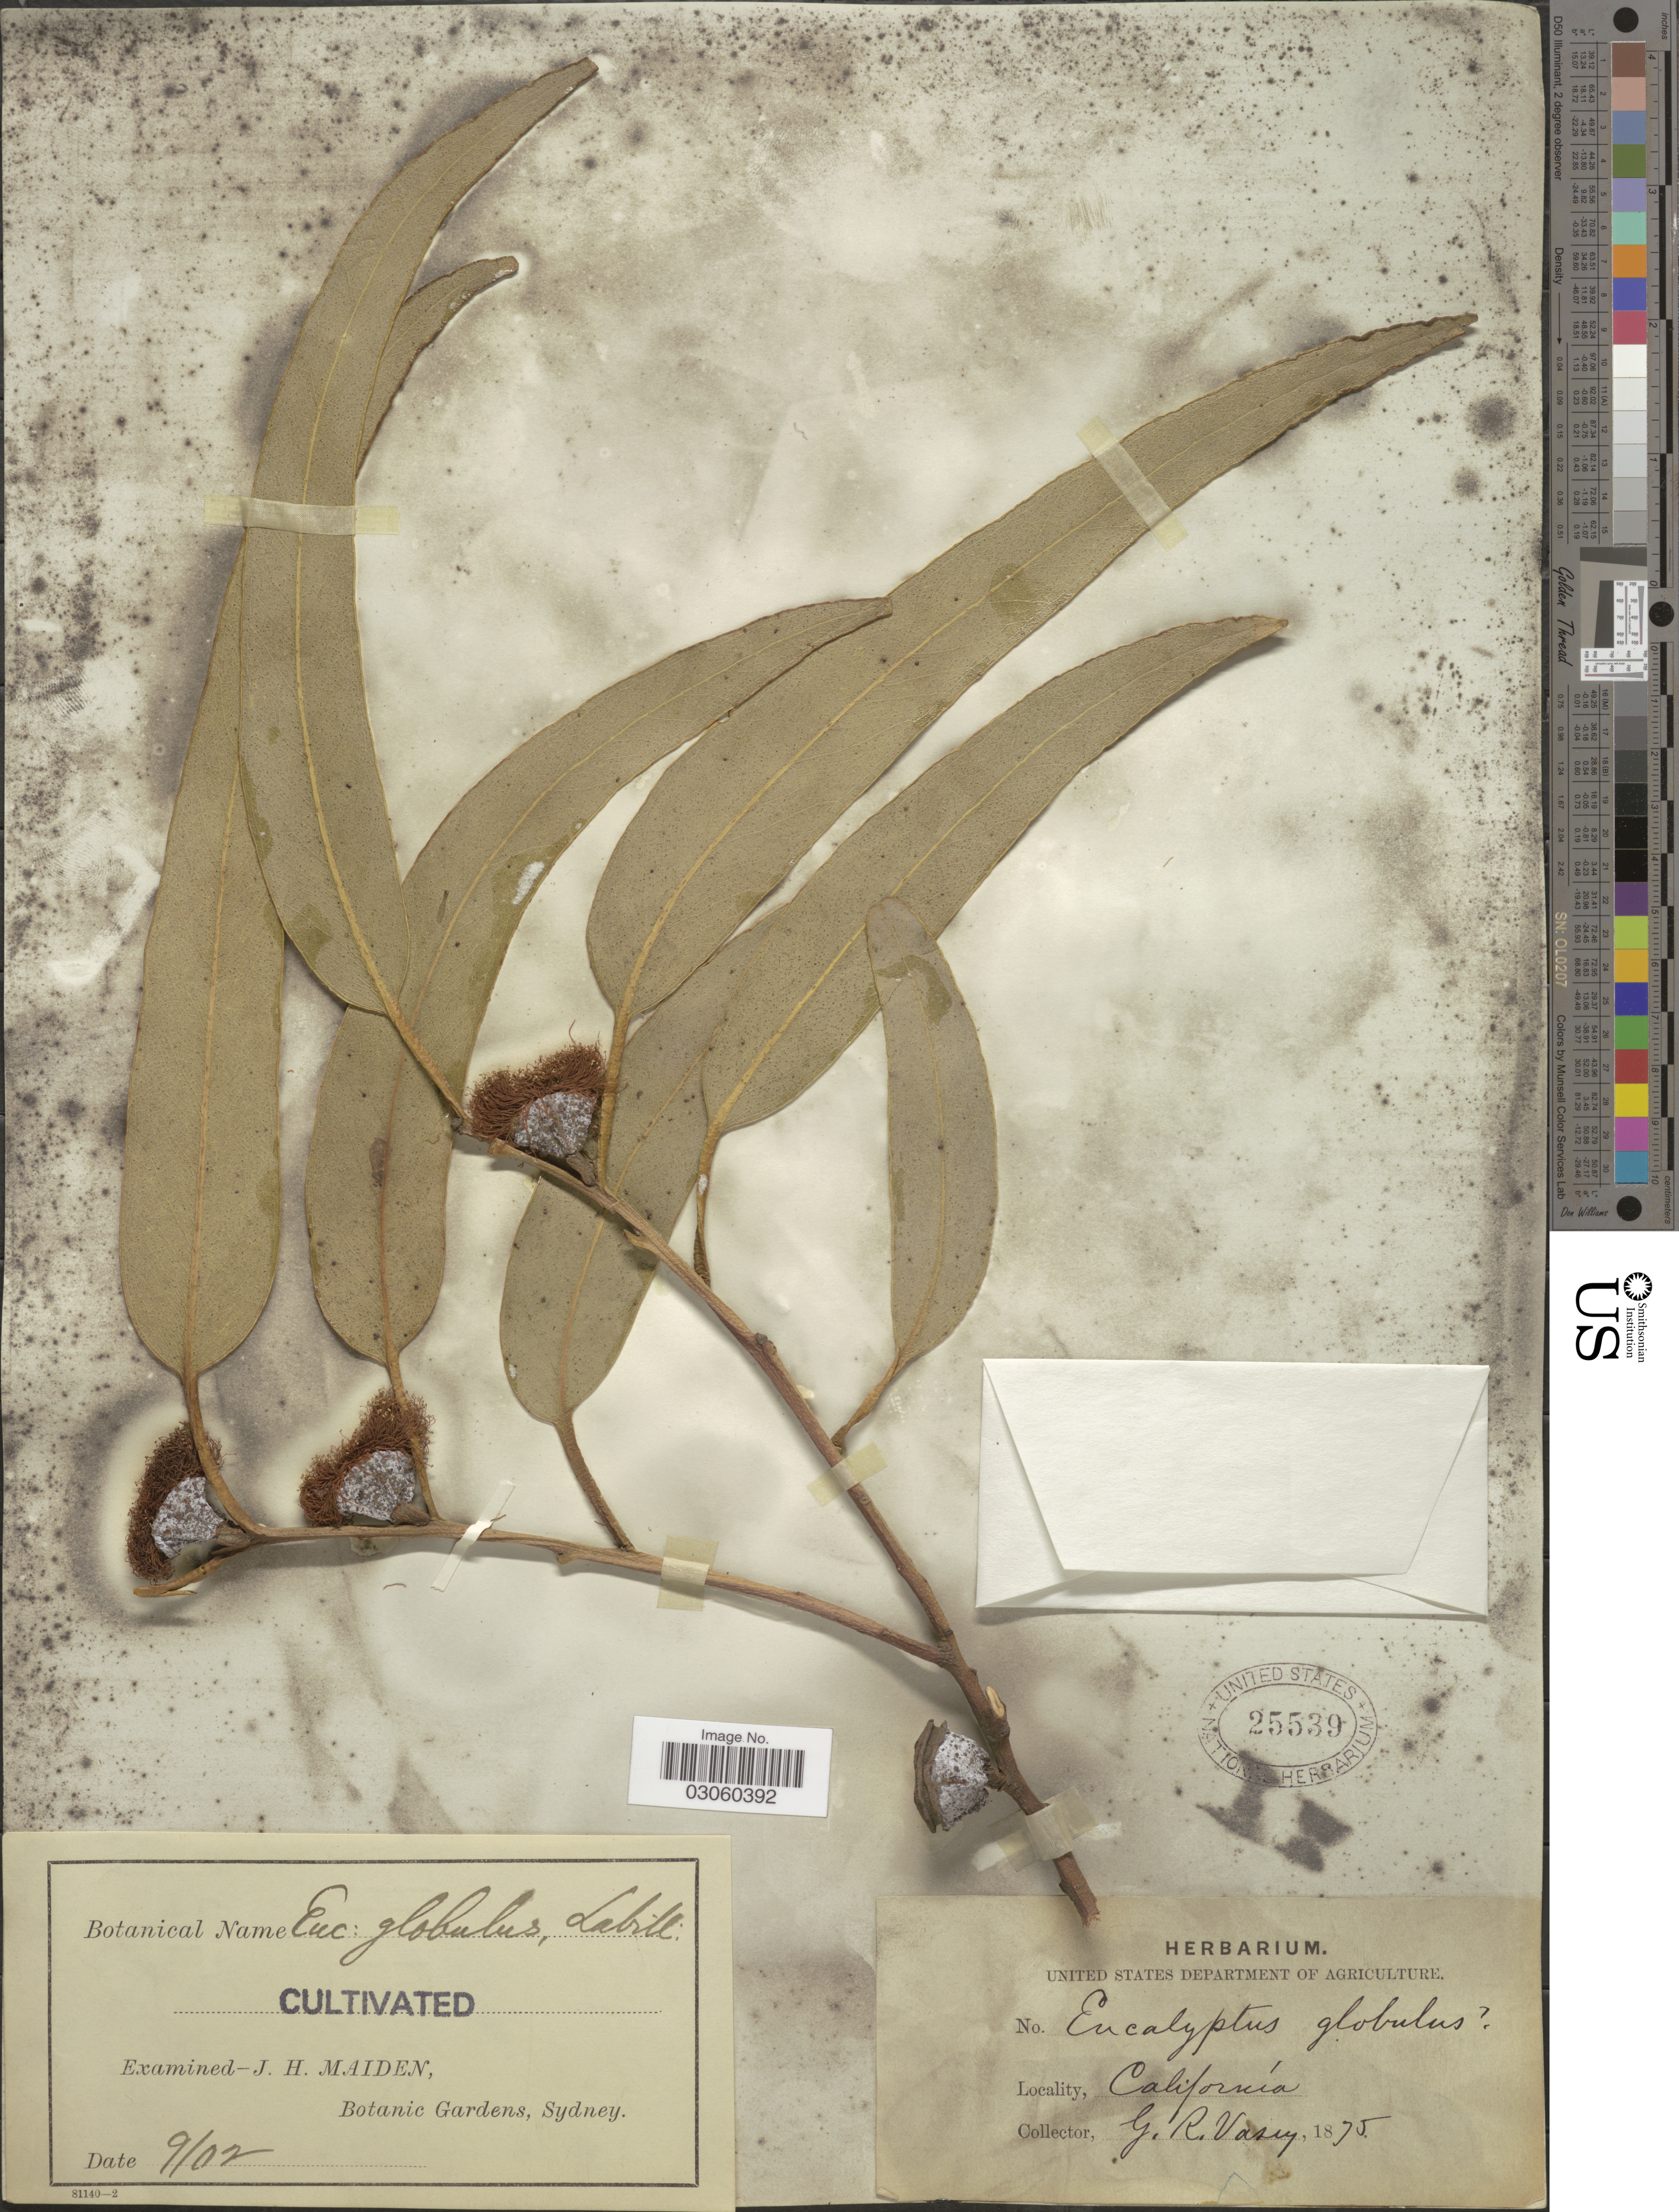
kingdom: Plantae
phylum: Tracheophyta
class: Magnoliopsida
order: Myrtales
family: Myrtaceae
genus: Eucalyptus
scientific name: Eucalyptus globulus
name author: Labill.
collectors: G. R. Vasey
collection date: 1875-09-02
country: United States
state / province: California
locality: Botanic Gardens, Sydney.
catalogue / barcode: US 25539